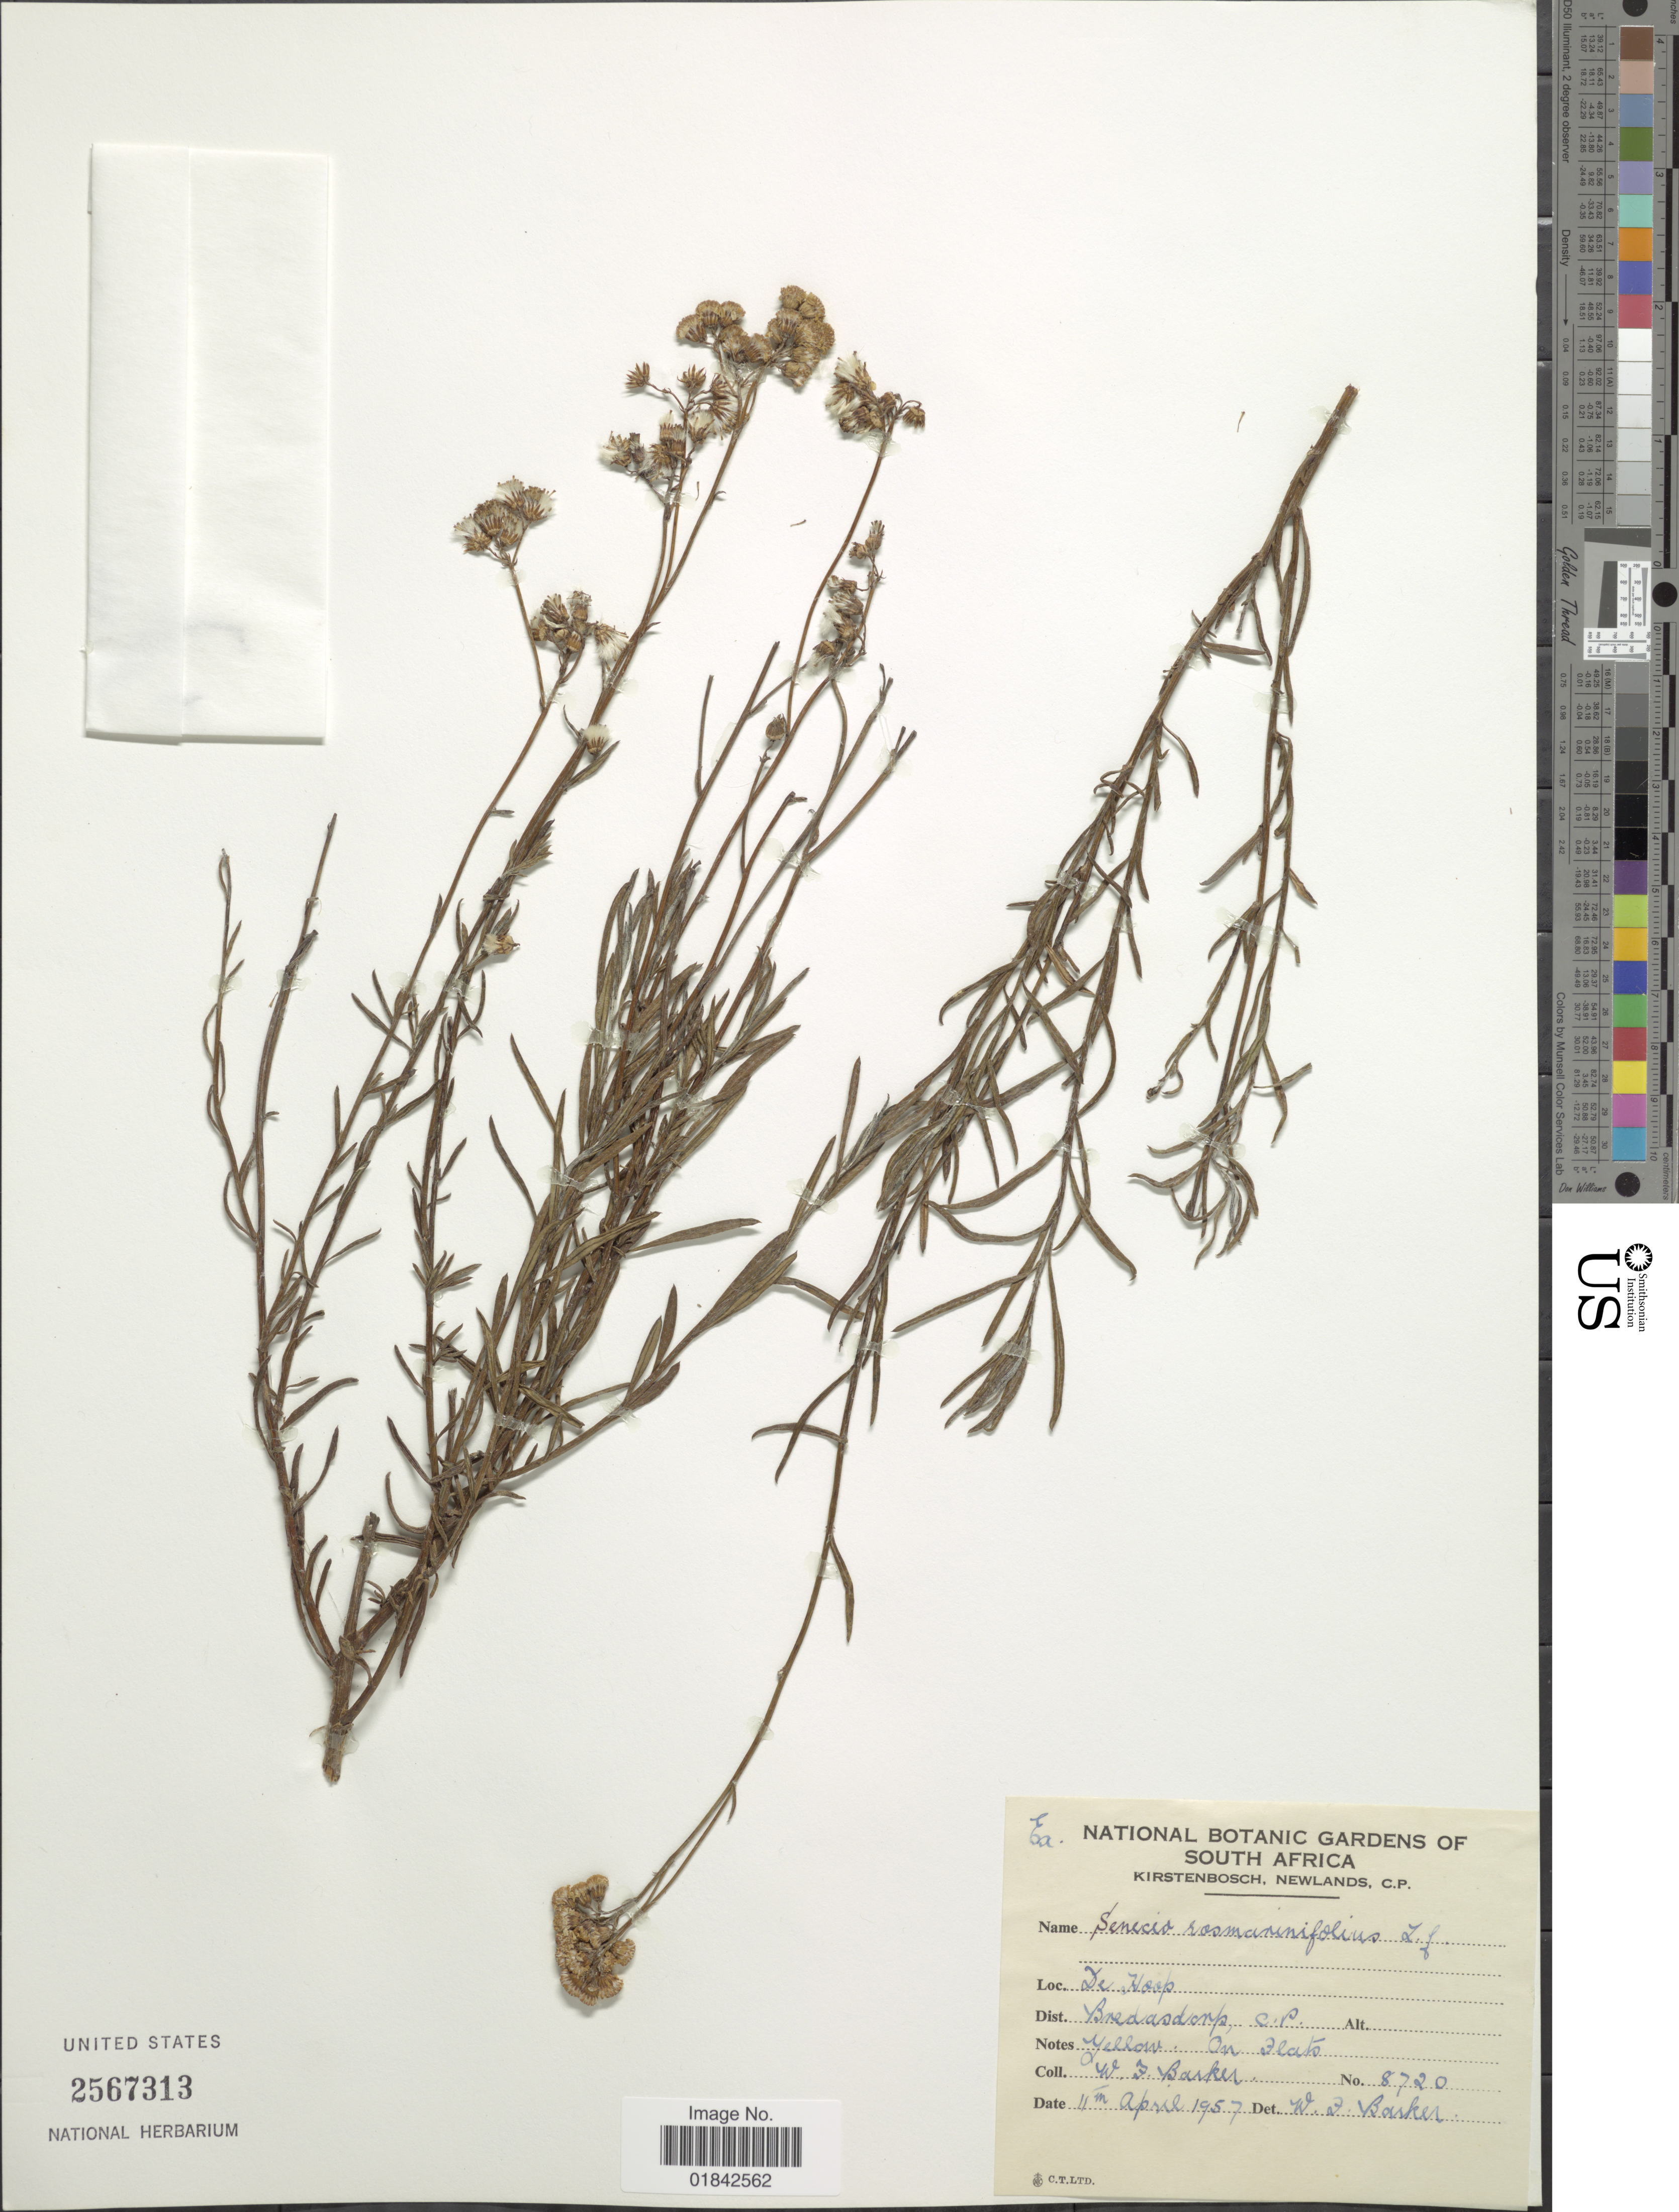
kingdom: Plantae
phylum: Tracheophyta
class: Magnoliopsida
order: Asterales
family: Asteraceae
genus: Senecio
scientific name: Senecio rosmarinifolius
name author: L. f.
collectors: W. F. Barker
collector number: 8720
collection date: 1957-04-11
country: South Africa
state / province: Western Cape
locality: De Hoop, Bredasdorp, C. P.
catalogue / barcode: US 2567313